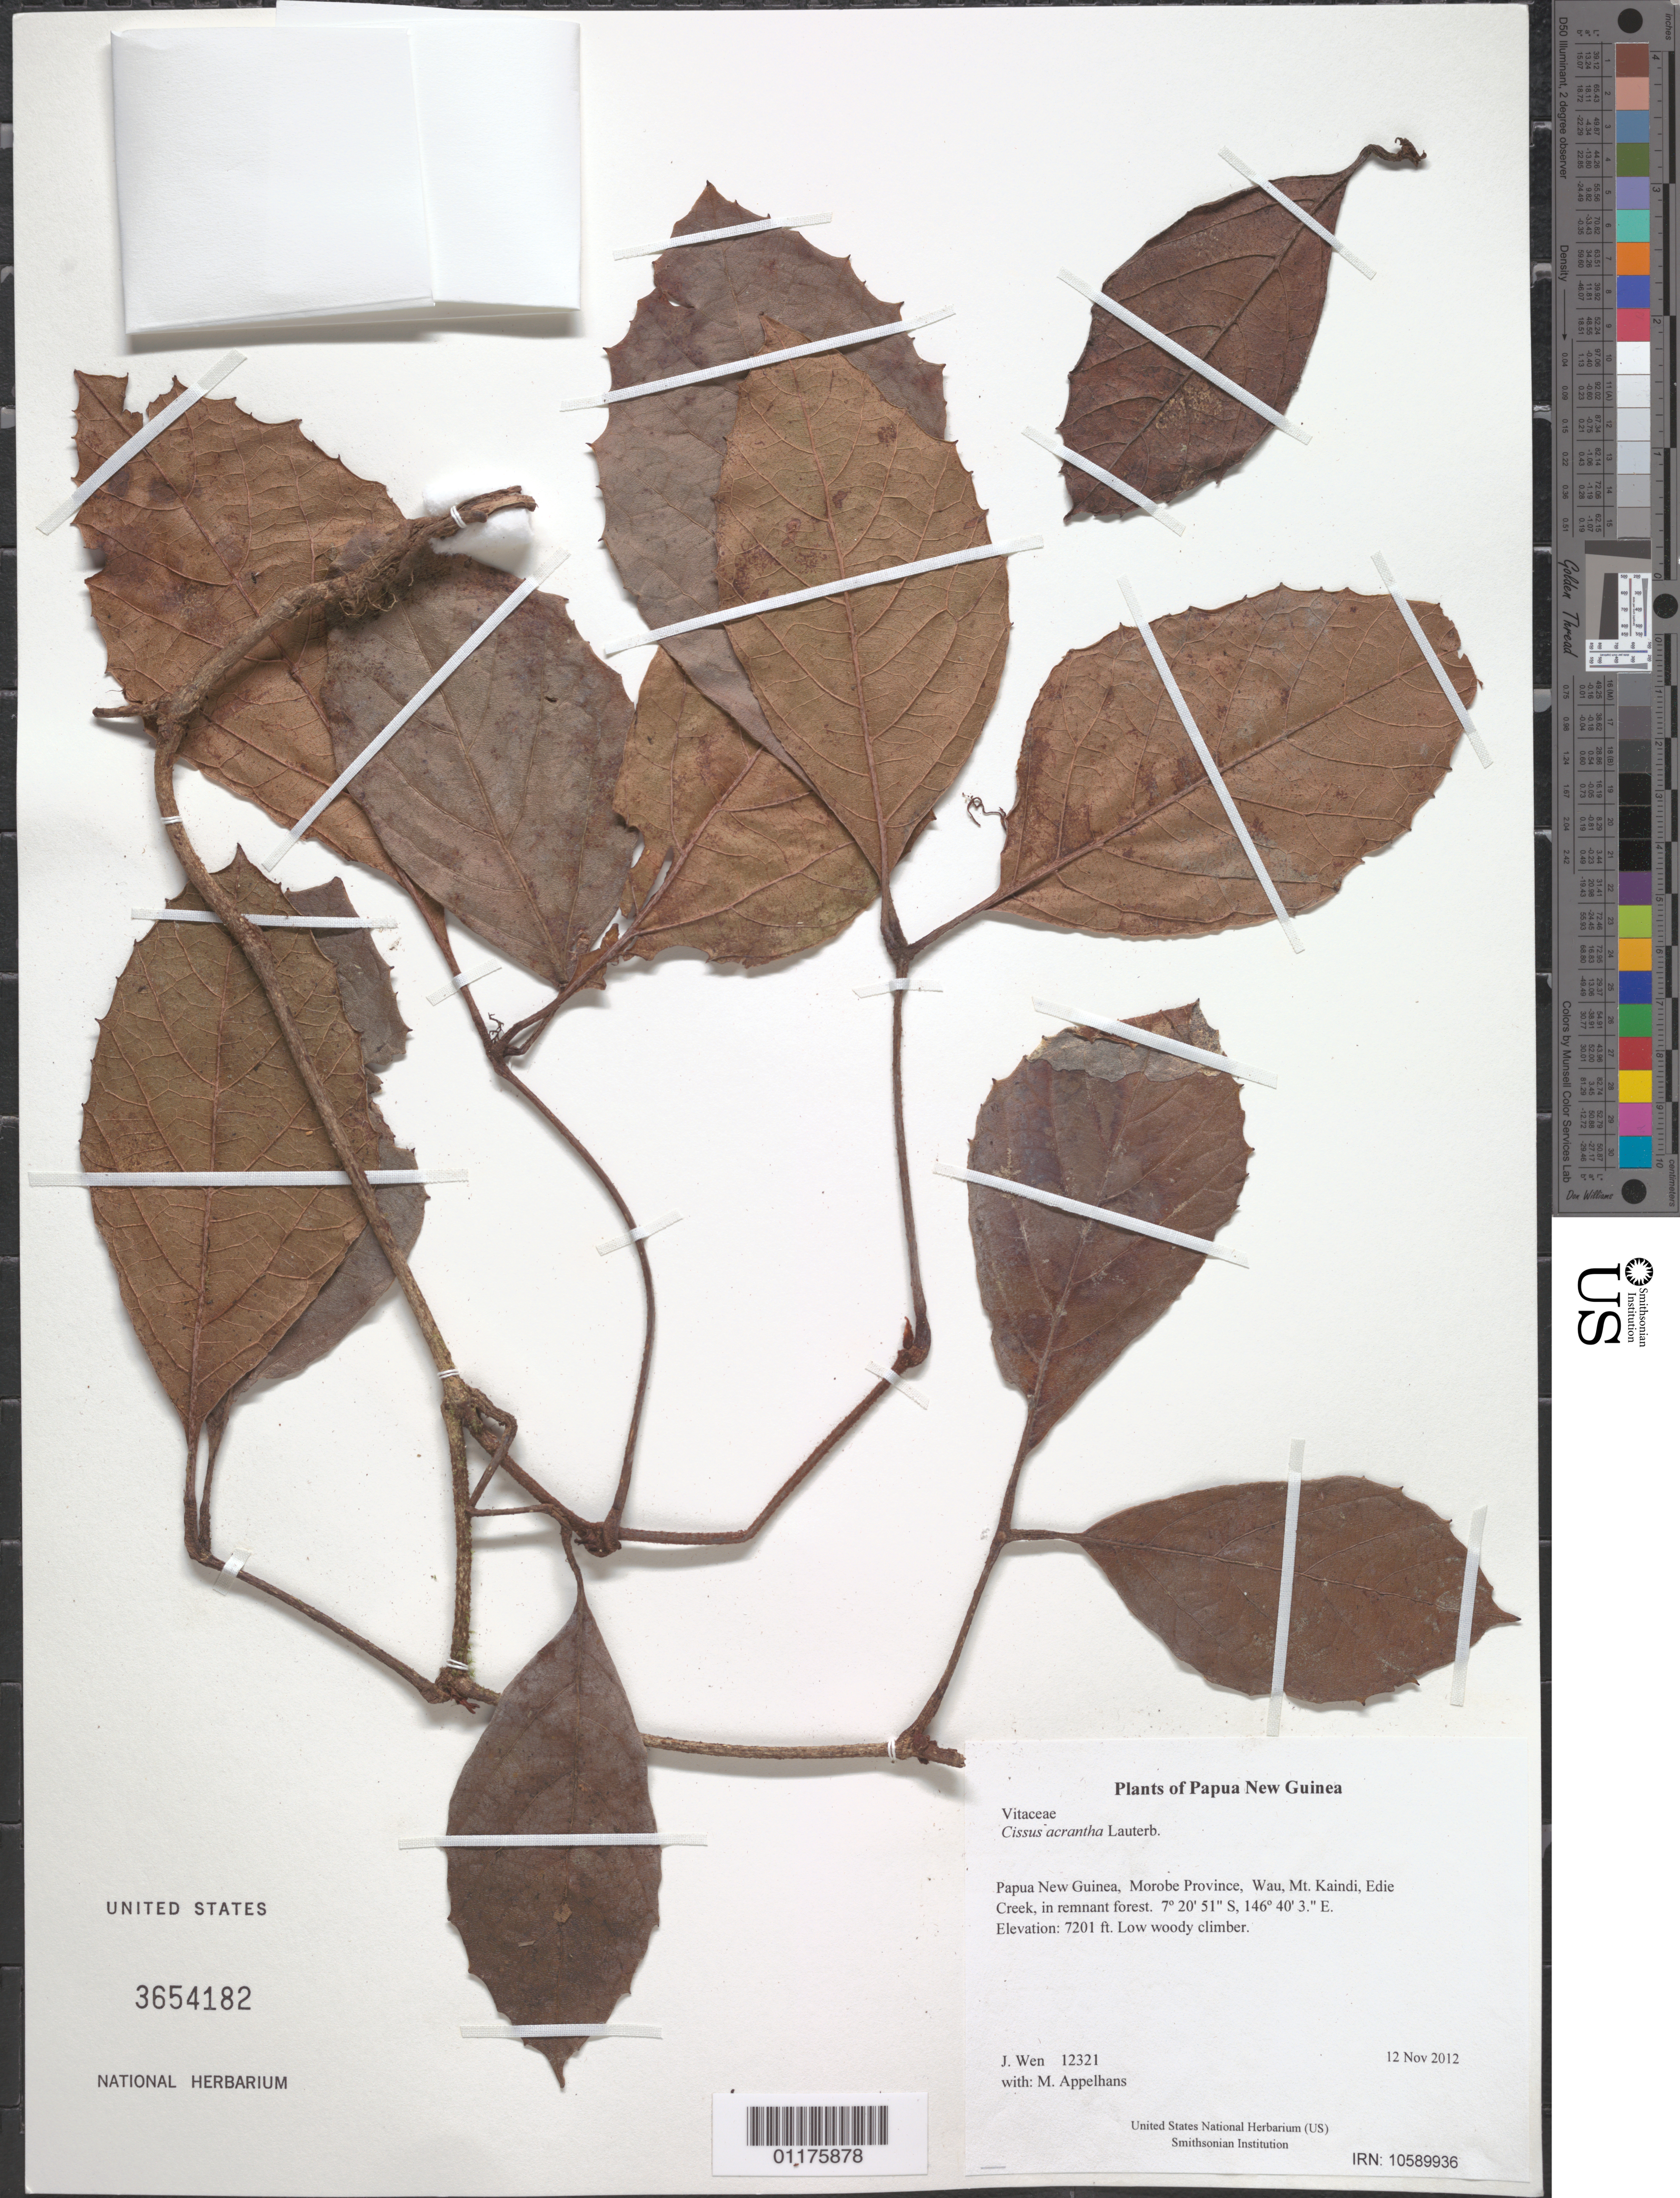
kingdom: Plantae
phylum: Tracheophyta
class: Magnoliopsida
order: Vitales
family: Vitaceae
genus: Cissus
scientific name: Cissus acrantha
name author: Lauterb.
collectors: M. Appelhans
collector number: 12321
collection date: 2012-11-12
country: Papua New Guinea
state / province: Morobe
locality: Wau, Mt. Kaindi, Edie Creek, in remnant forest.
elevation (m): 2195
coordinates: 07 20.859 S, 146 40.061 E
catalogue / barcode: US 3654182